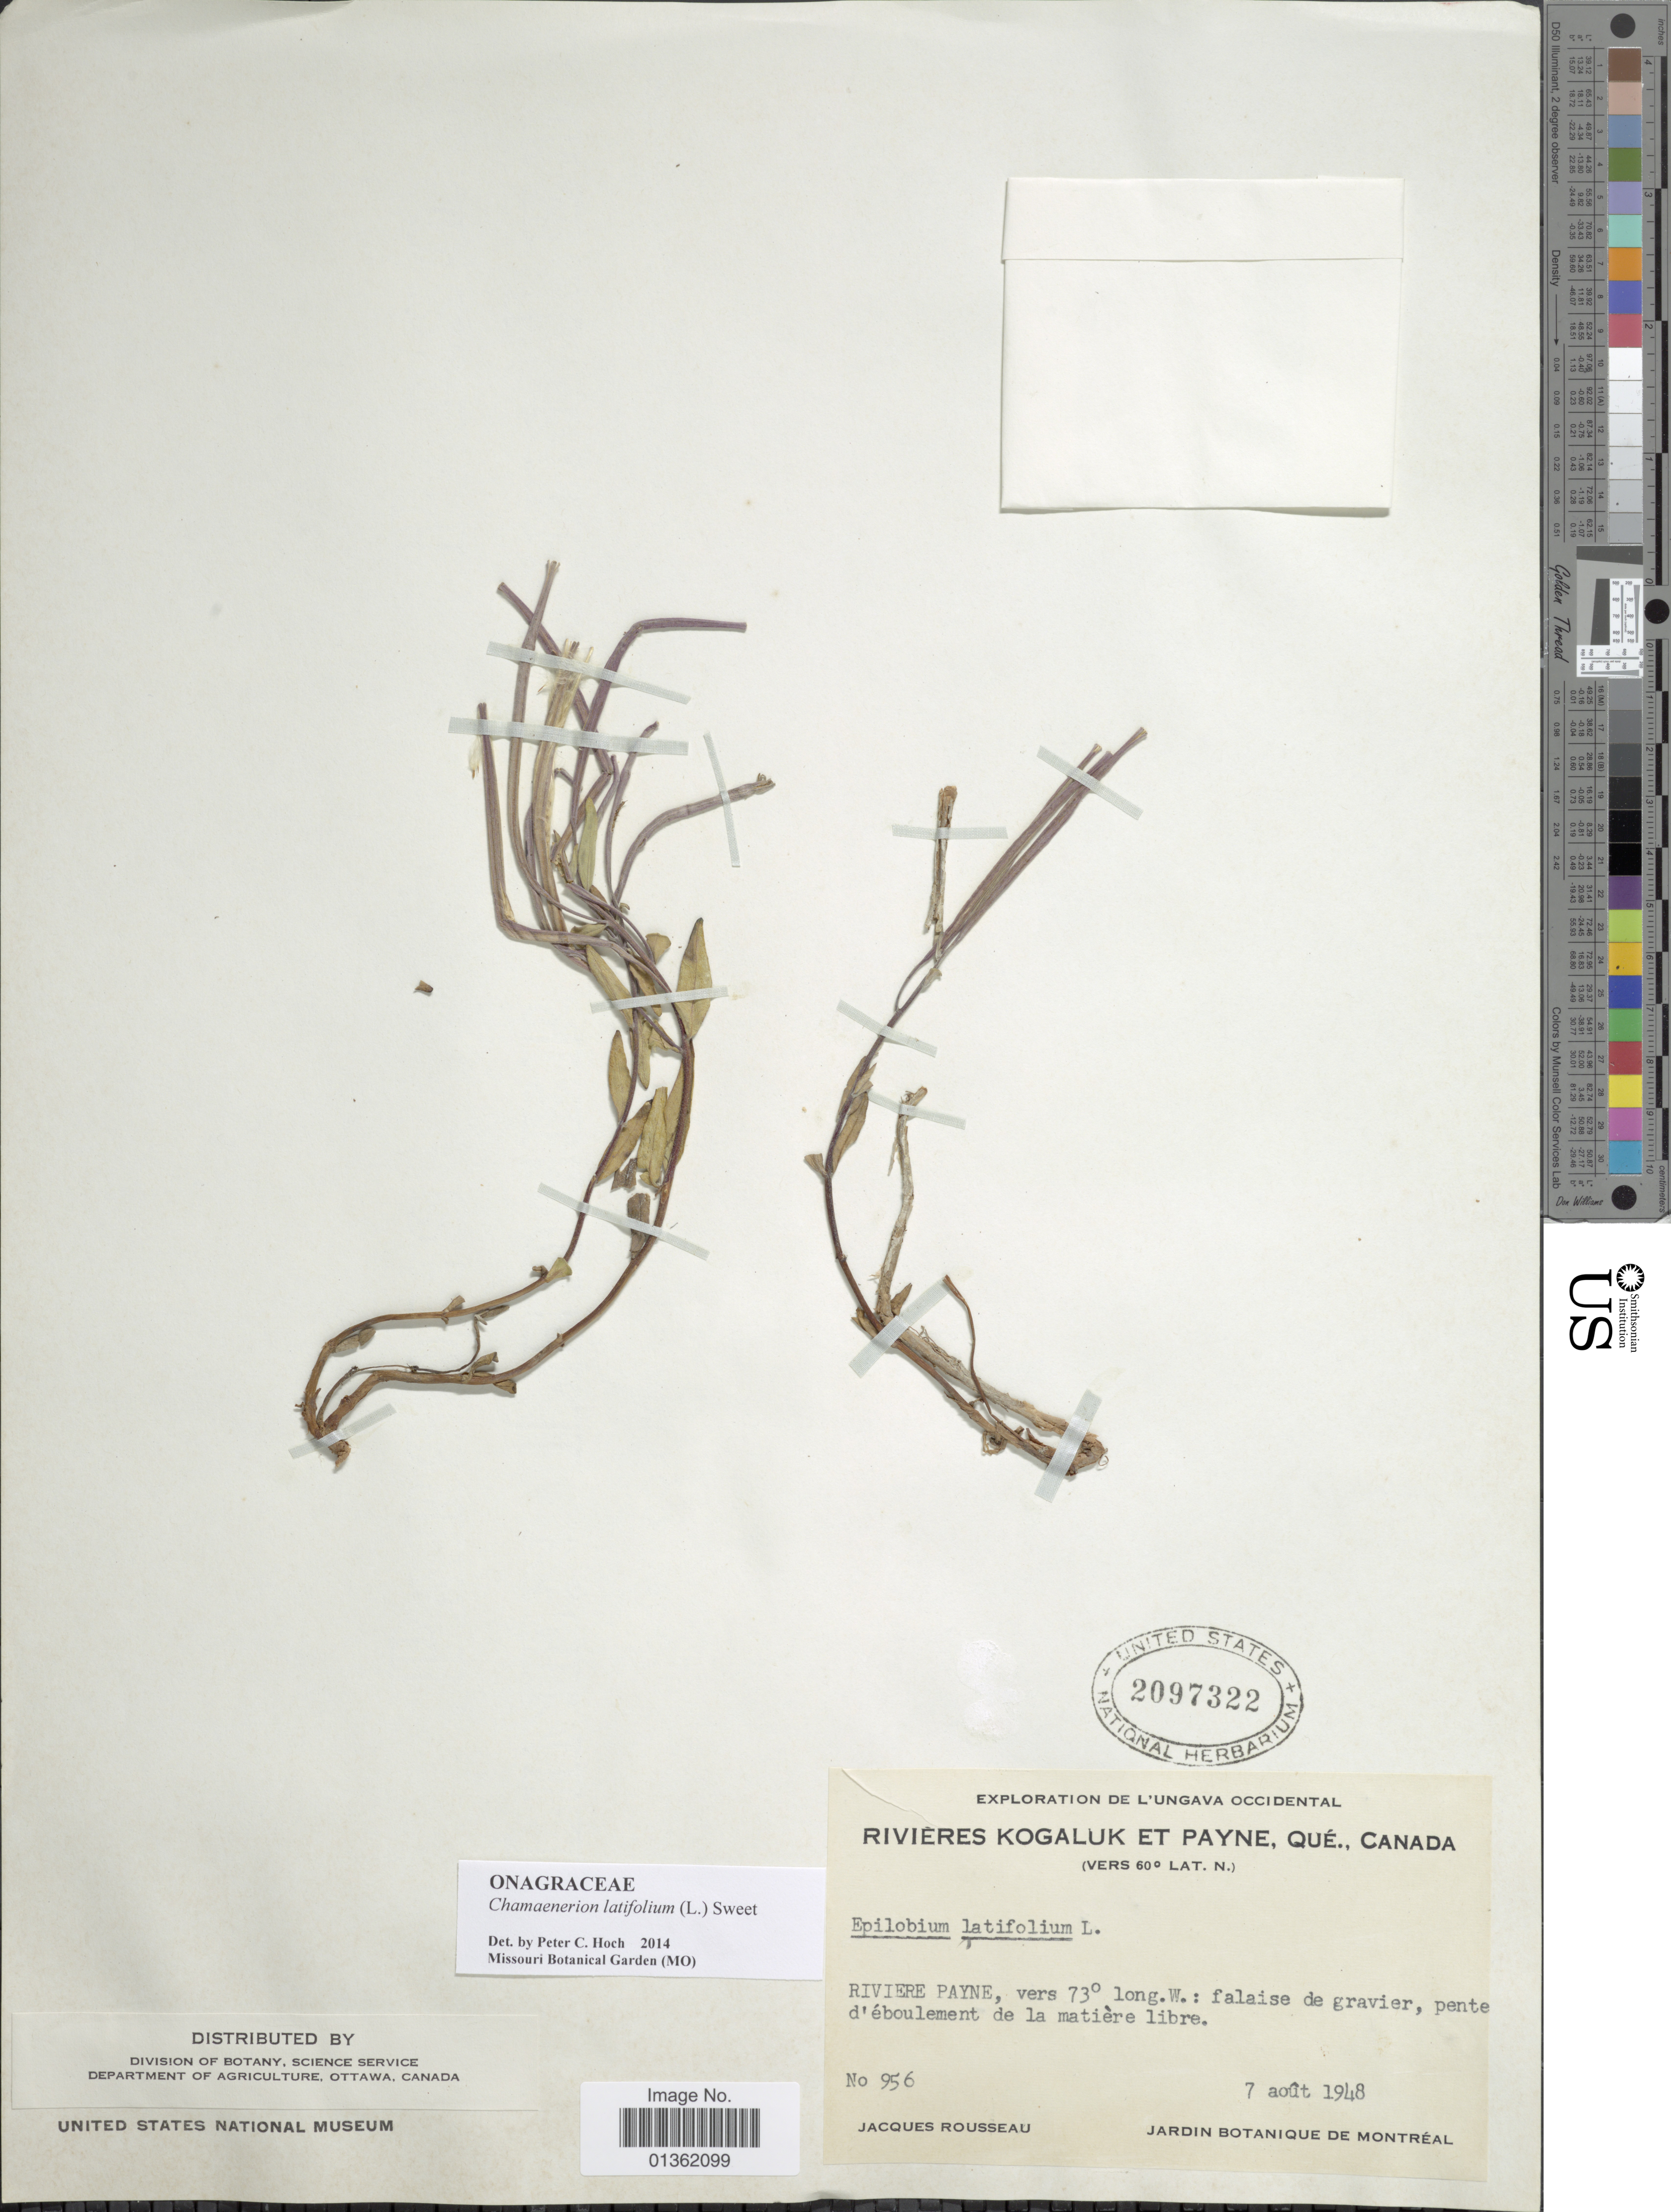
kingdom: Plantae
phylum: Tracheophyta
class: Magnoliopsida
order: Myrtales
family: Onagraceae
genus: Chamaenerion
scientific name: Chamaenerion latifolium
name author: (L.) Th. Fr. & Lange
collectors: J. Rousseau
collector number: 956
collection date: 1948-08-07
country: Canada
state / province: Quebec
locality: Rivières Kogaluk et Payne.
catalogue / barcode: US 2097322